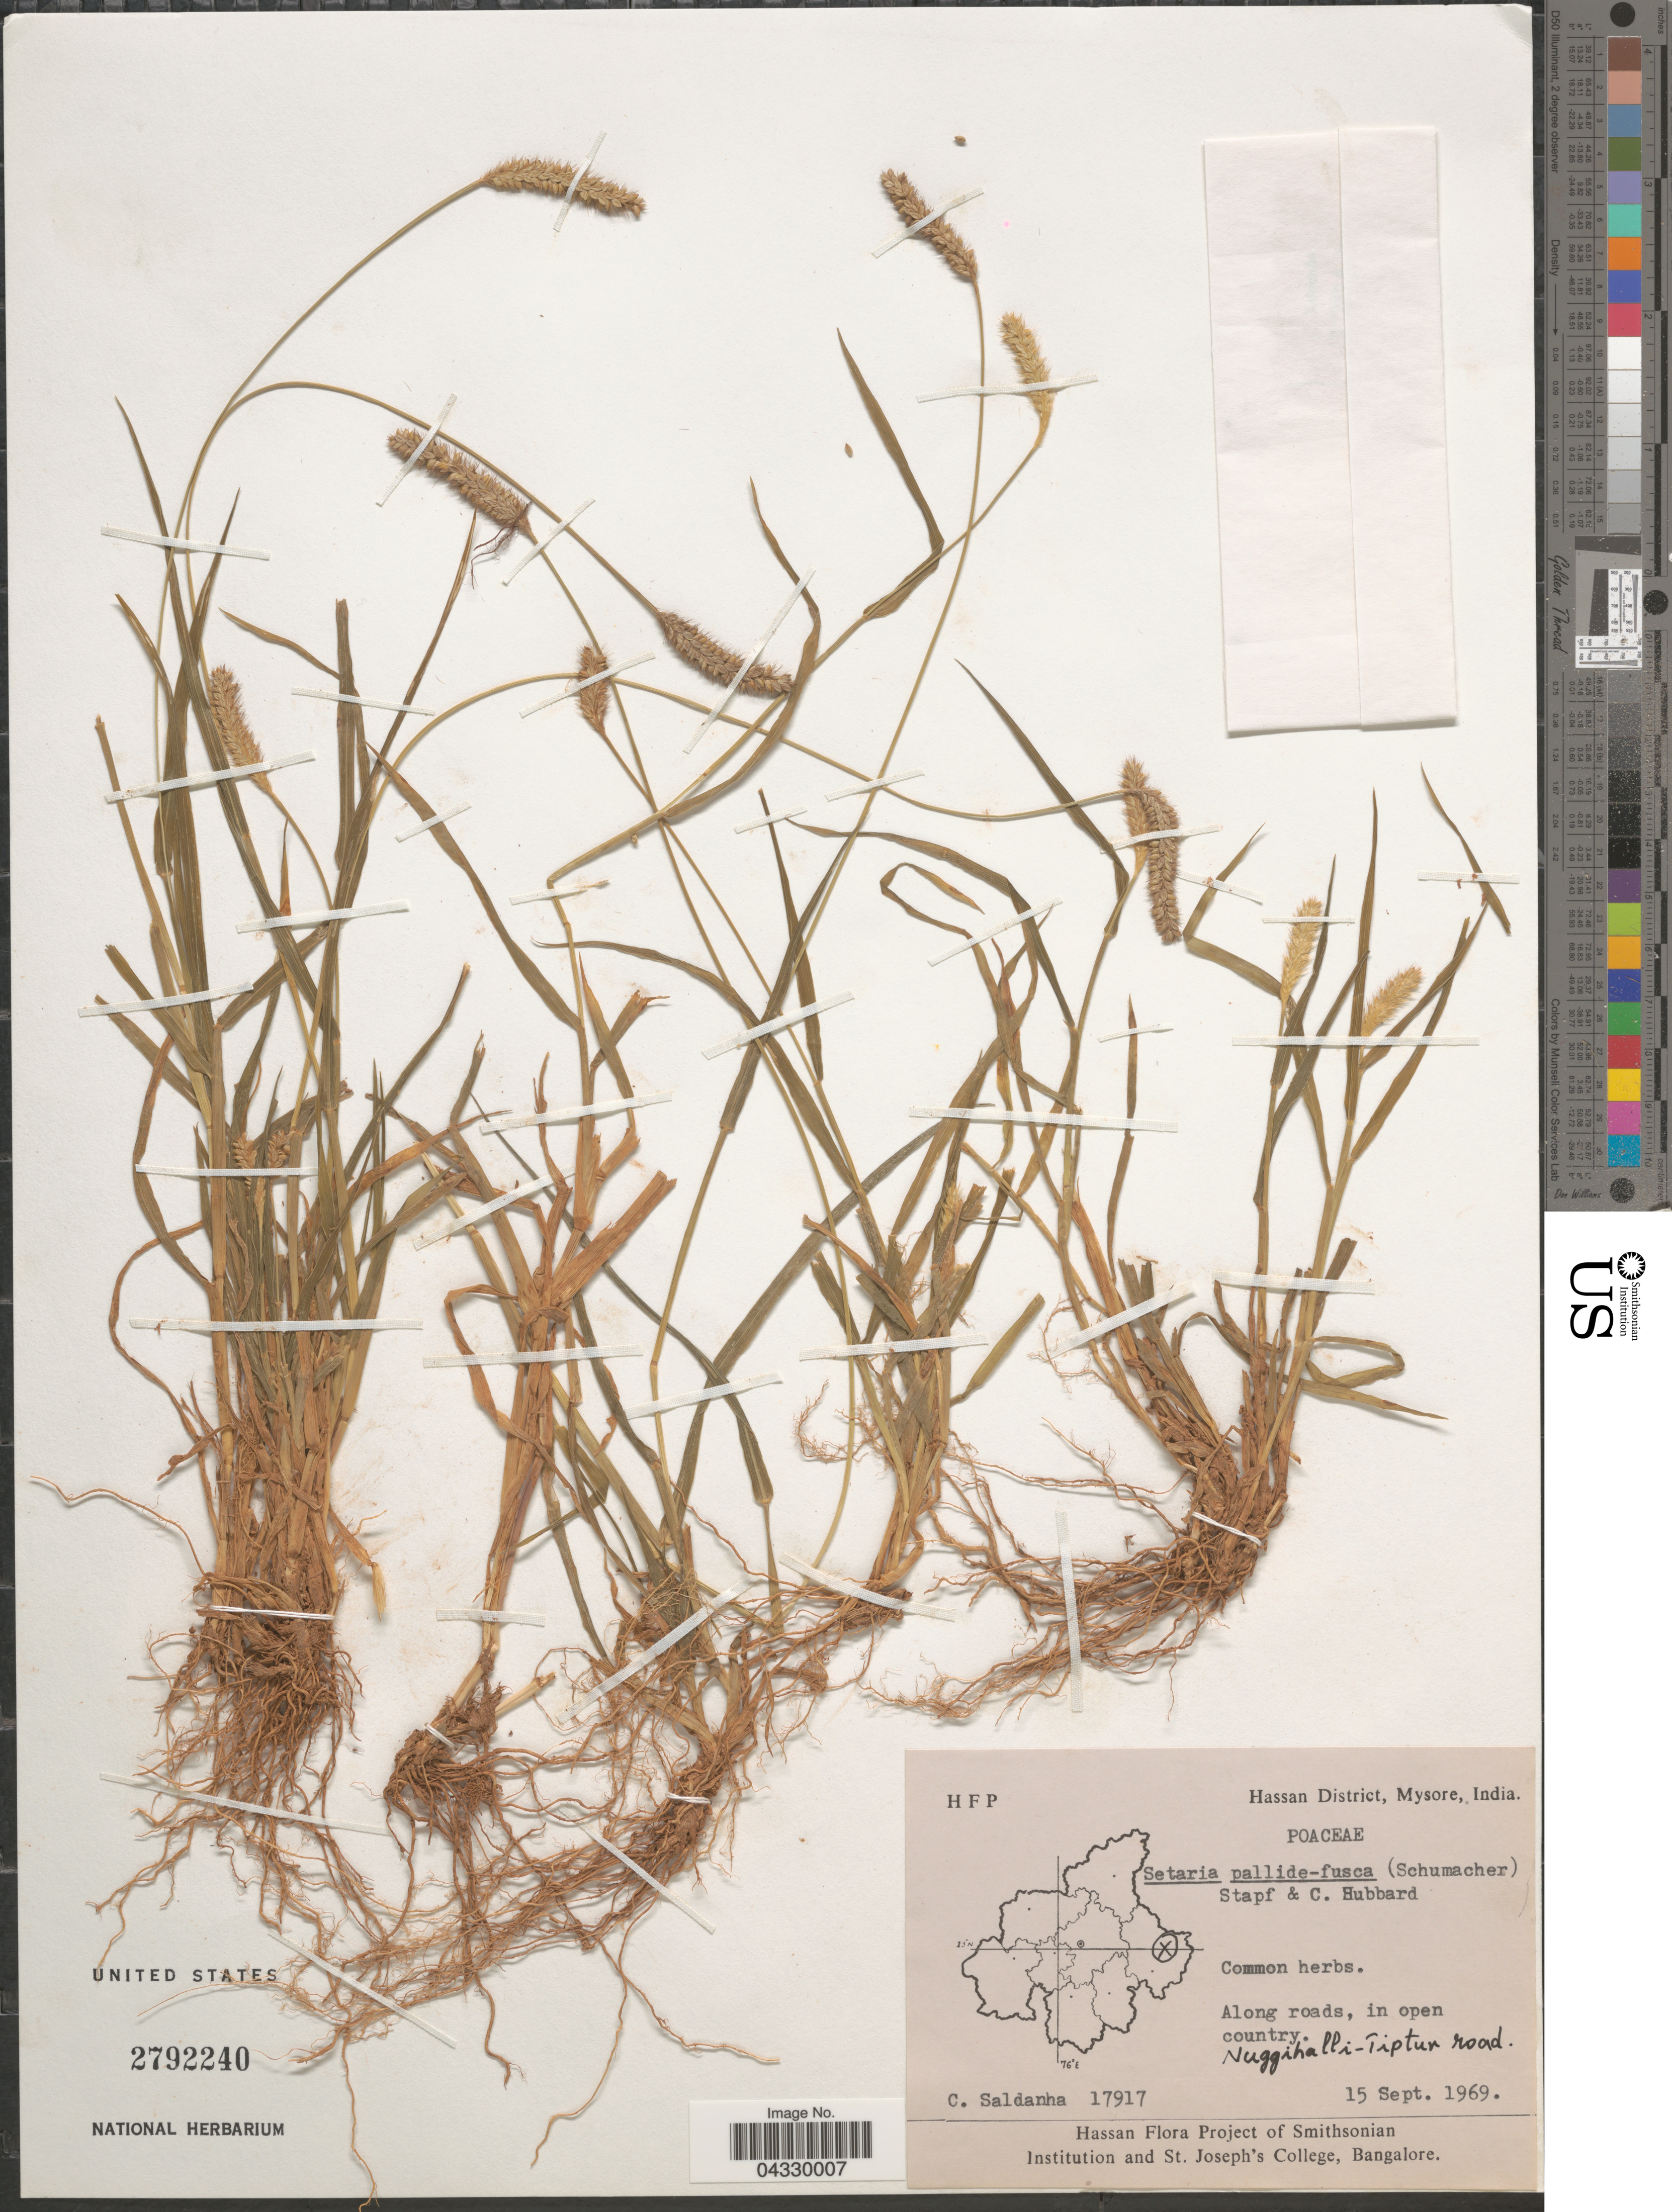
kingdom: Plantae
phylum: Tracheophyta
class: Liliopsida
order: Poales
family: Poaceae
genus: Setaria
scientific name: Setaria pallide-fusca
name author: (Schumach.) Stapf & C.E. Hubb.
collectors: C. Saldanha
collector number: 17917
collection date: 1969-09-15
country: India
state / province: Karnataka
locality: Hassan District, Mysore. Along roads, in open country. Nuggihalli-Tiptur road.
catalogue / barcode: US 2792240